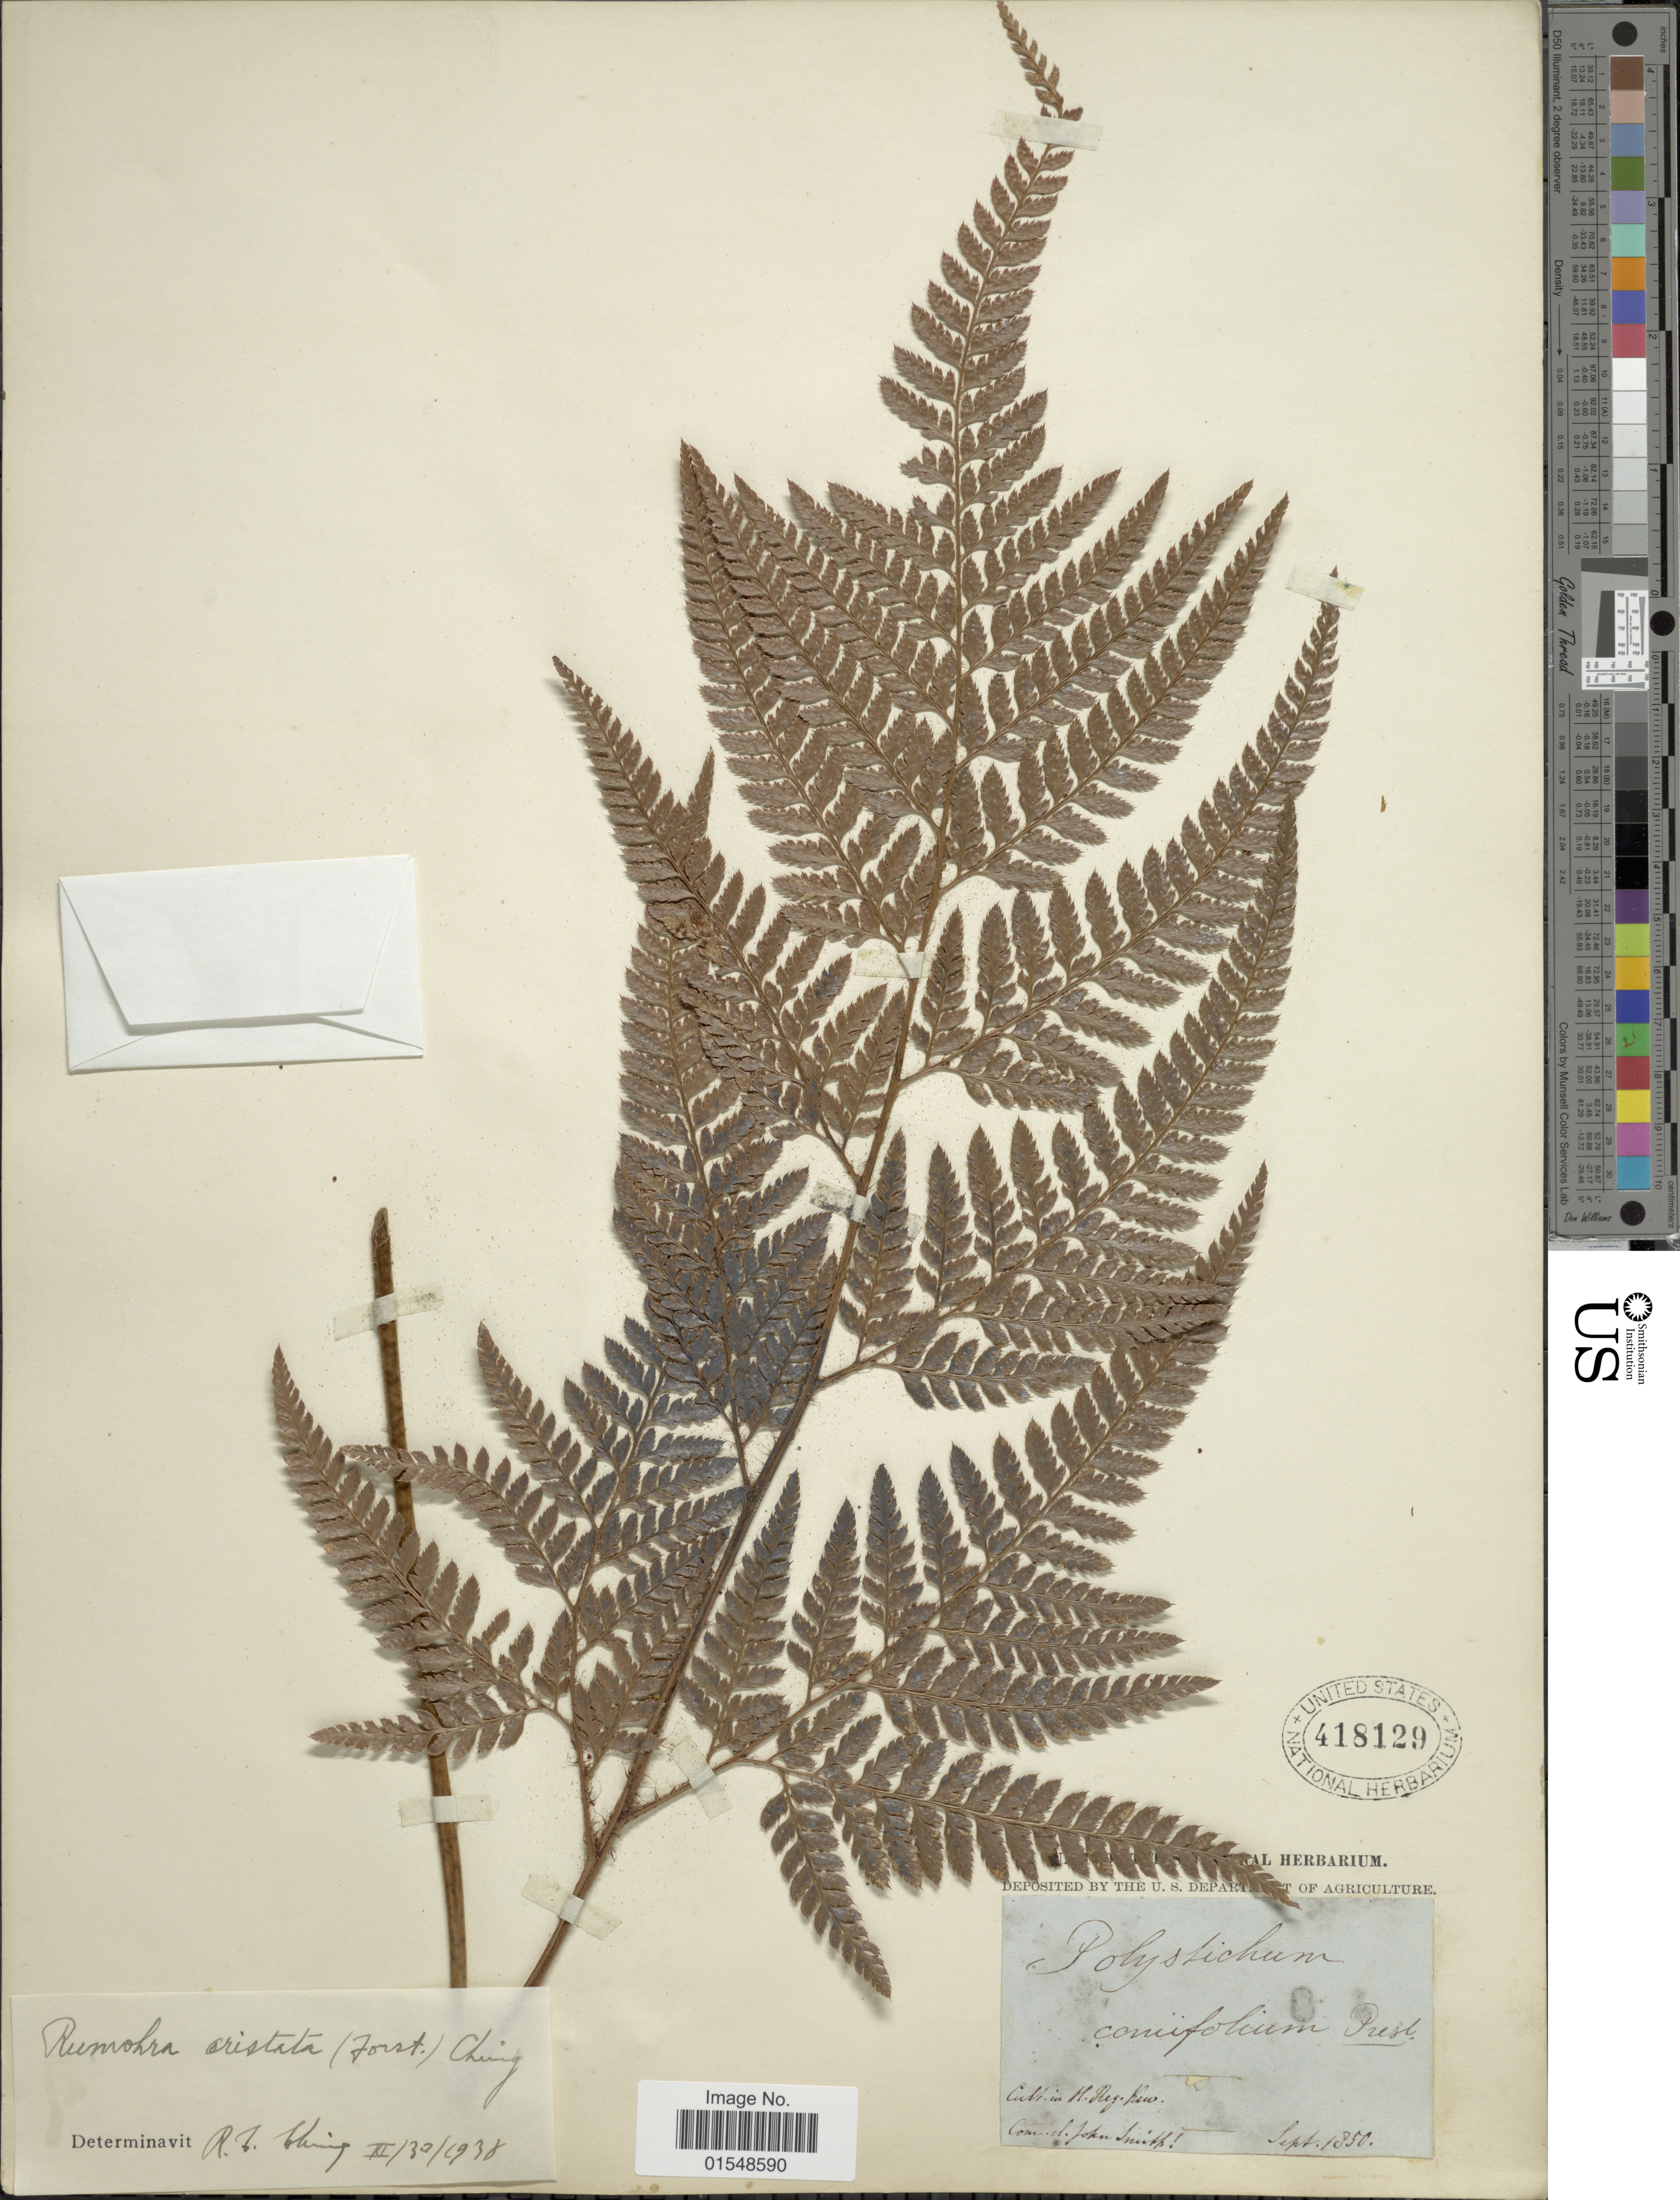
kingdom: Plantae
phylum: Tracheophyta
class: Polypodiopsida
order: Polypodiales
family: Dryopteridaceae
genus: Arachniodes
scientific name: Arachniodes aristata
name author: (G. Forst.) Tindale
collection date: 1850-09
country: United Kingdom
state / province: England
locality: Cult. in H, Reg, Kew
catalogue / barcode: US 418129